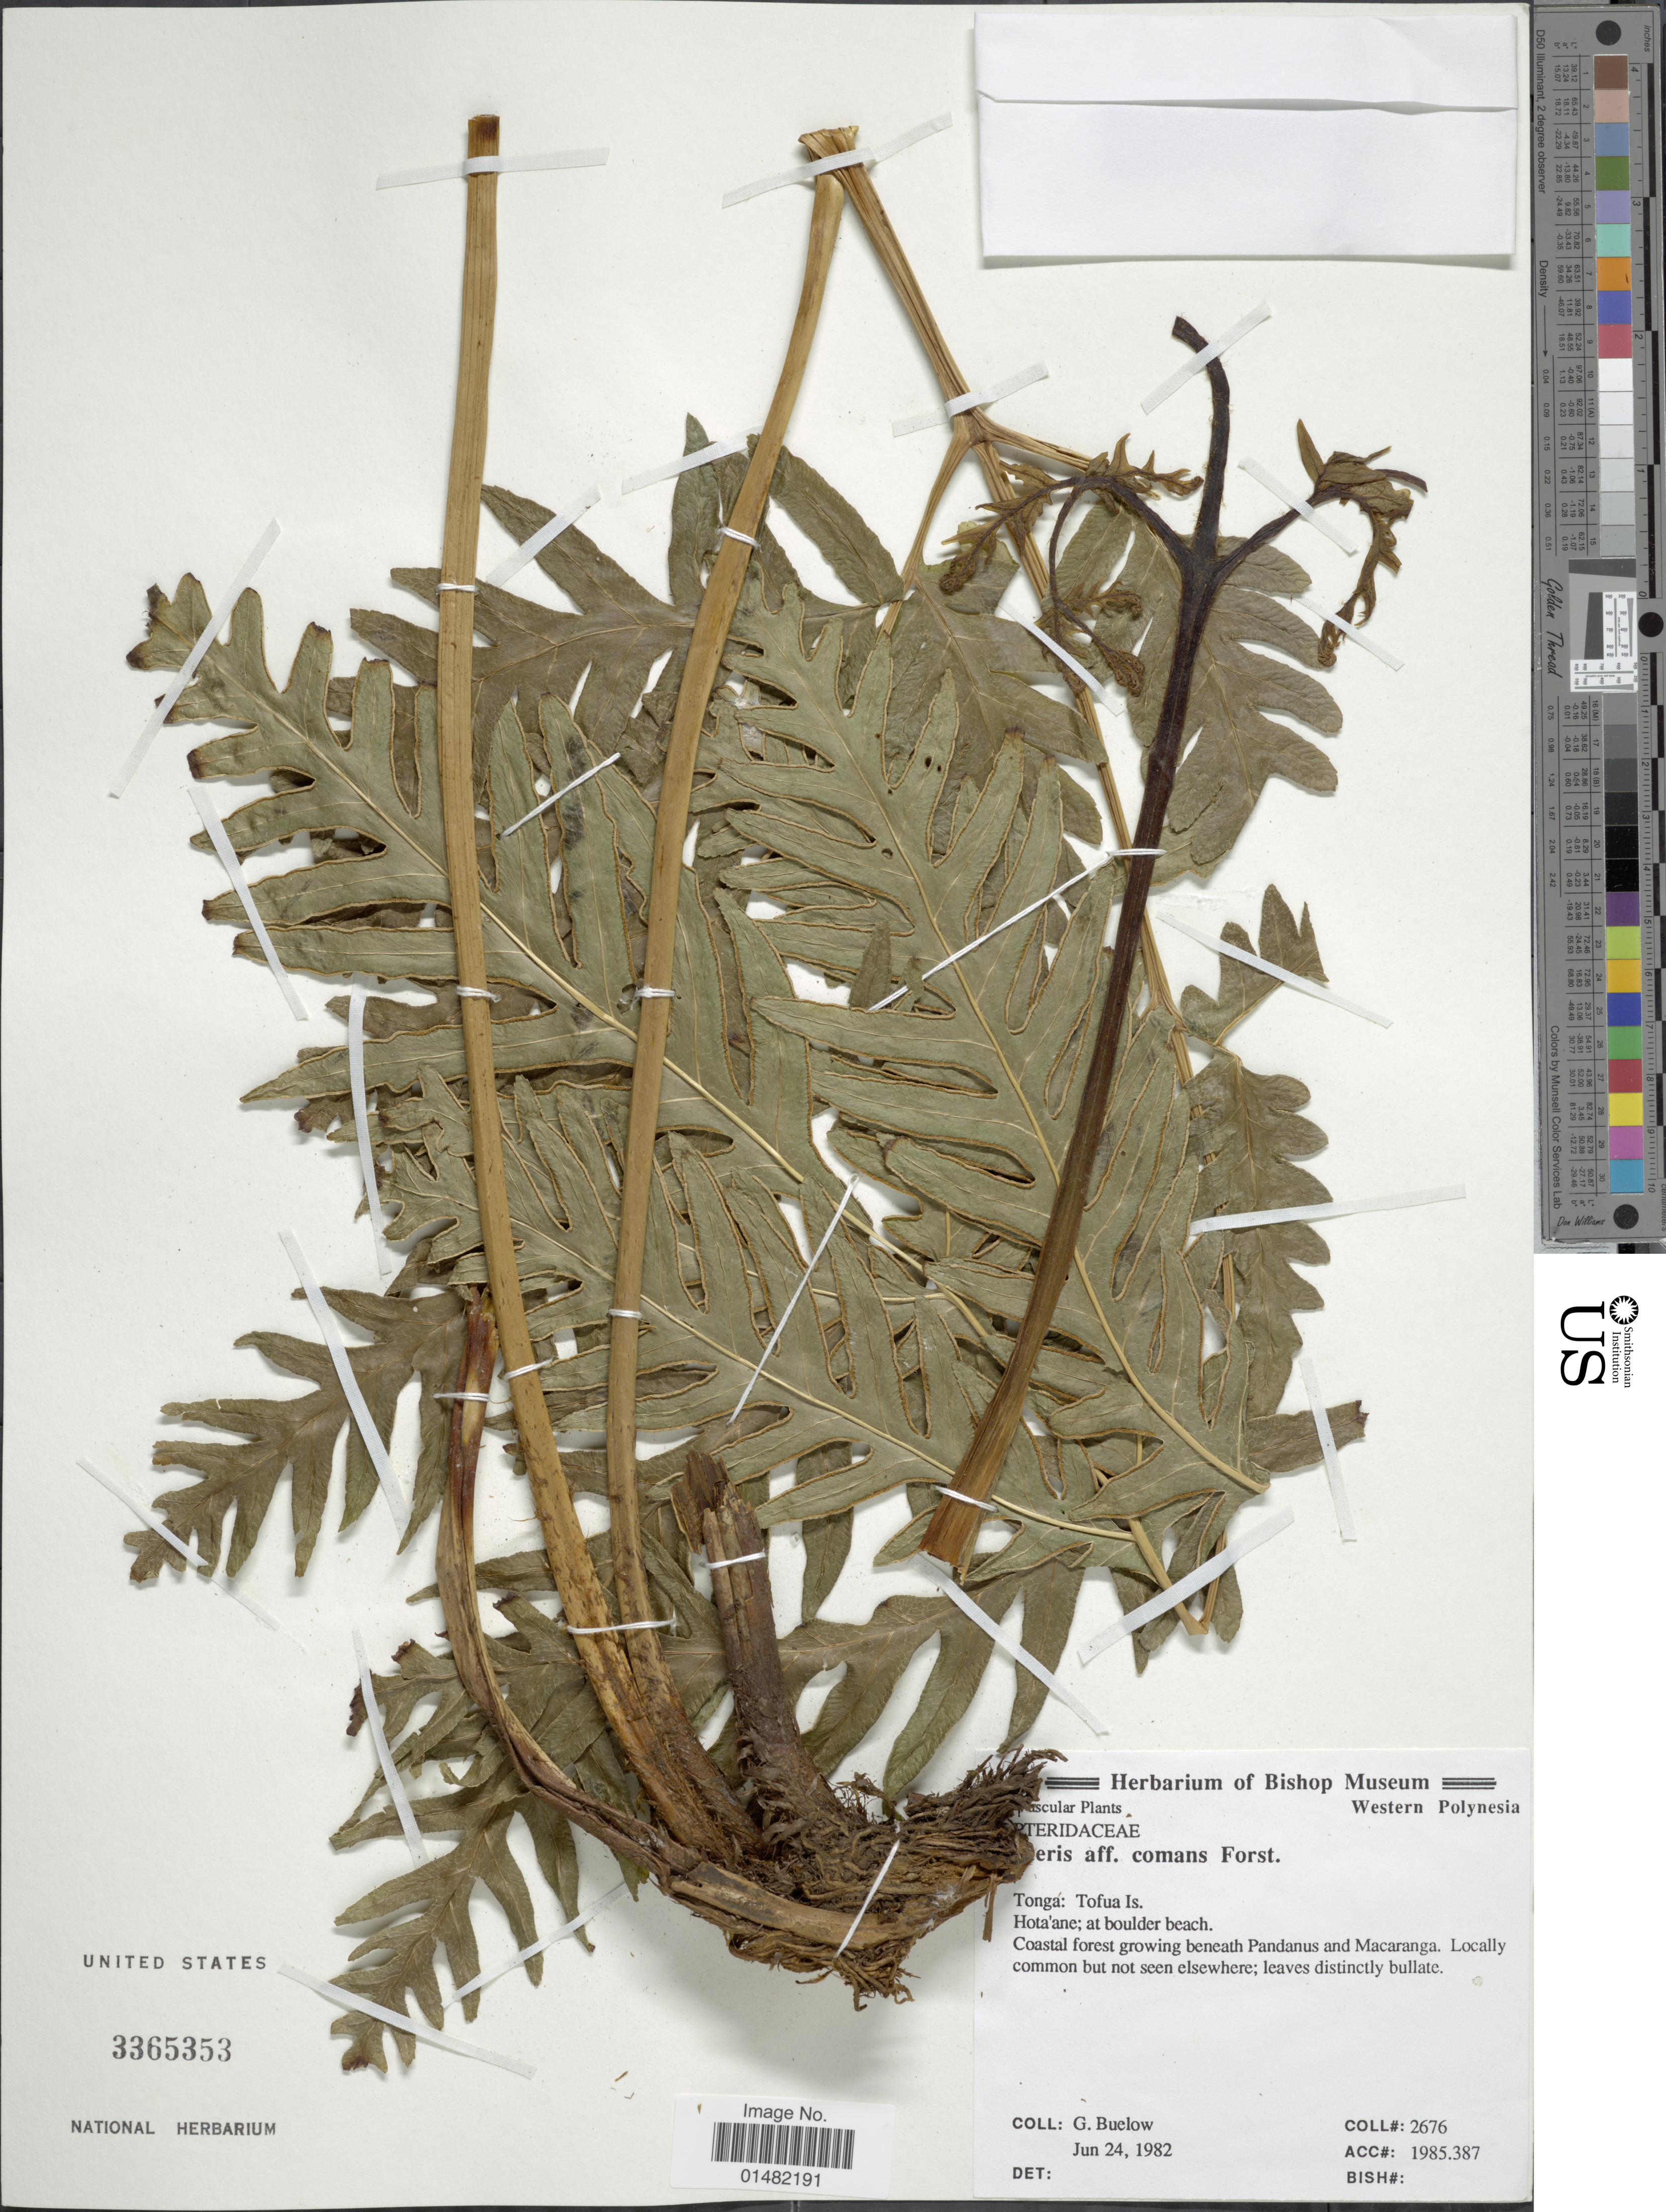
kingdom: Plantae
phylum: Tracheophyta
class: Polypodiopsida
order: Polypodiales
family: Pteridaceae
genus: Pteris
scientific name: Pteris comans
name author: G. Forst.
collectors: G. Buelow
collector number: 2676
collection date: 1982-06-24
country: Tonga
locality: Western Polynesia, Tofua Is., Hota'ane; at boulder beach. Coastal forest growing beneath Pandanus and Macaranga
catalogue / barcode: US 3365353